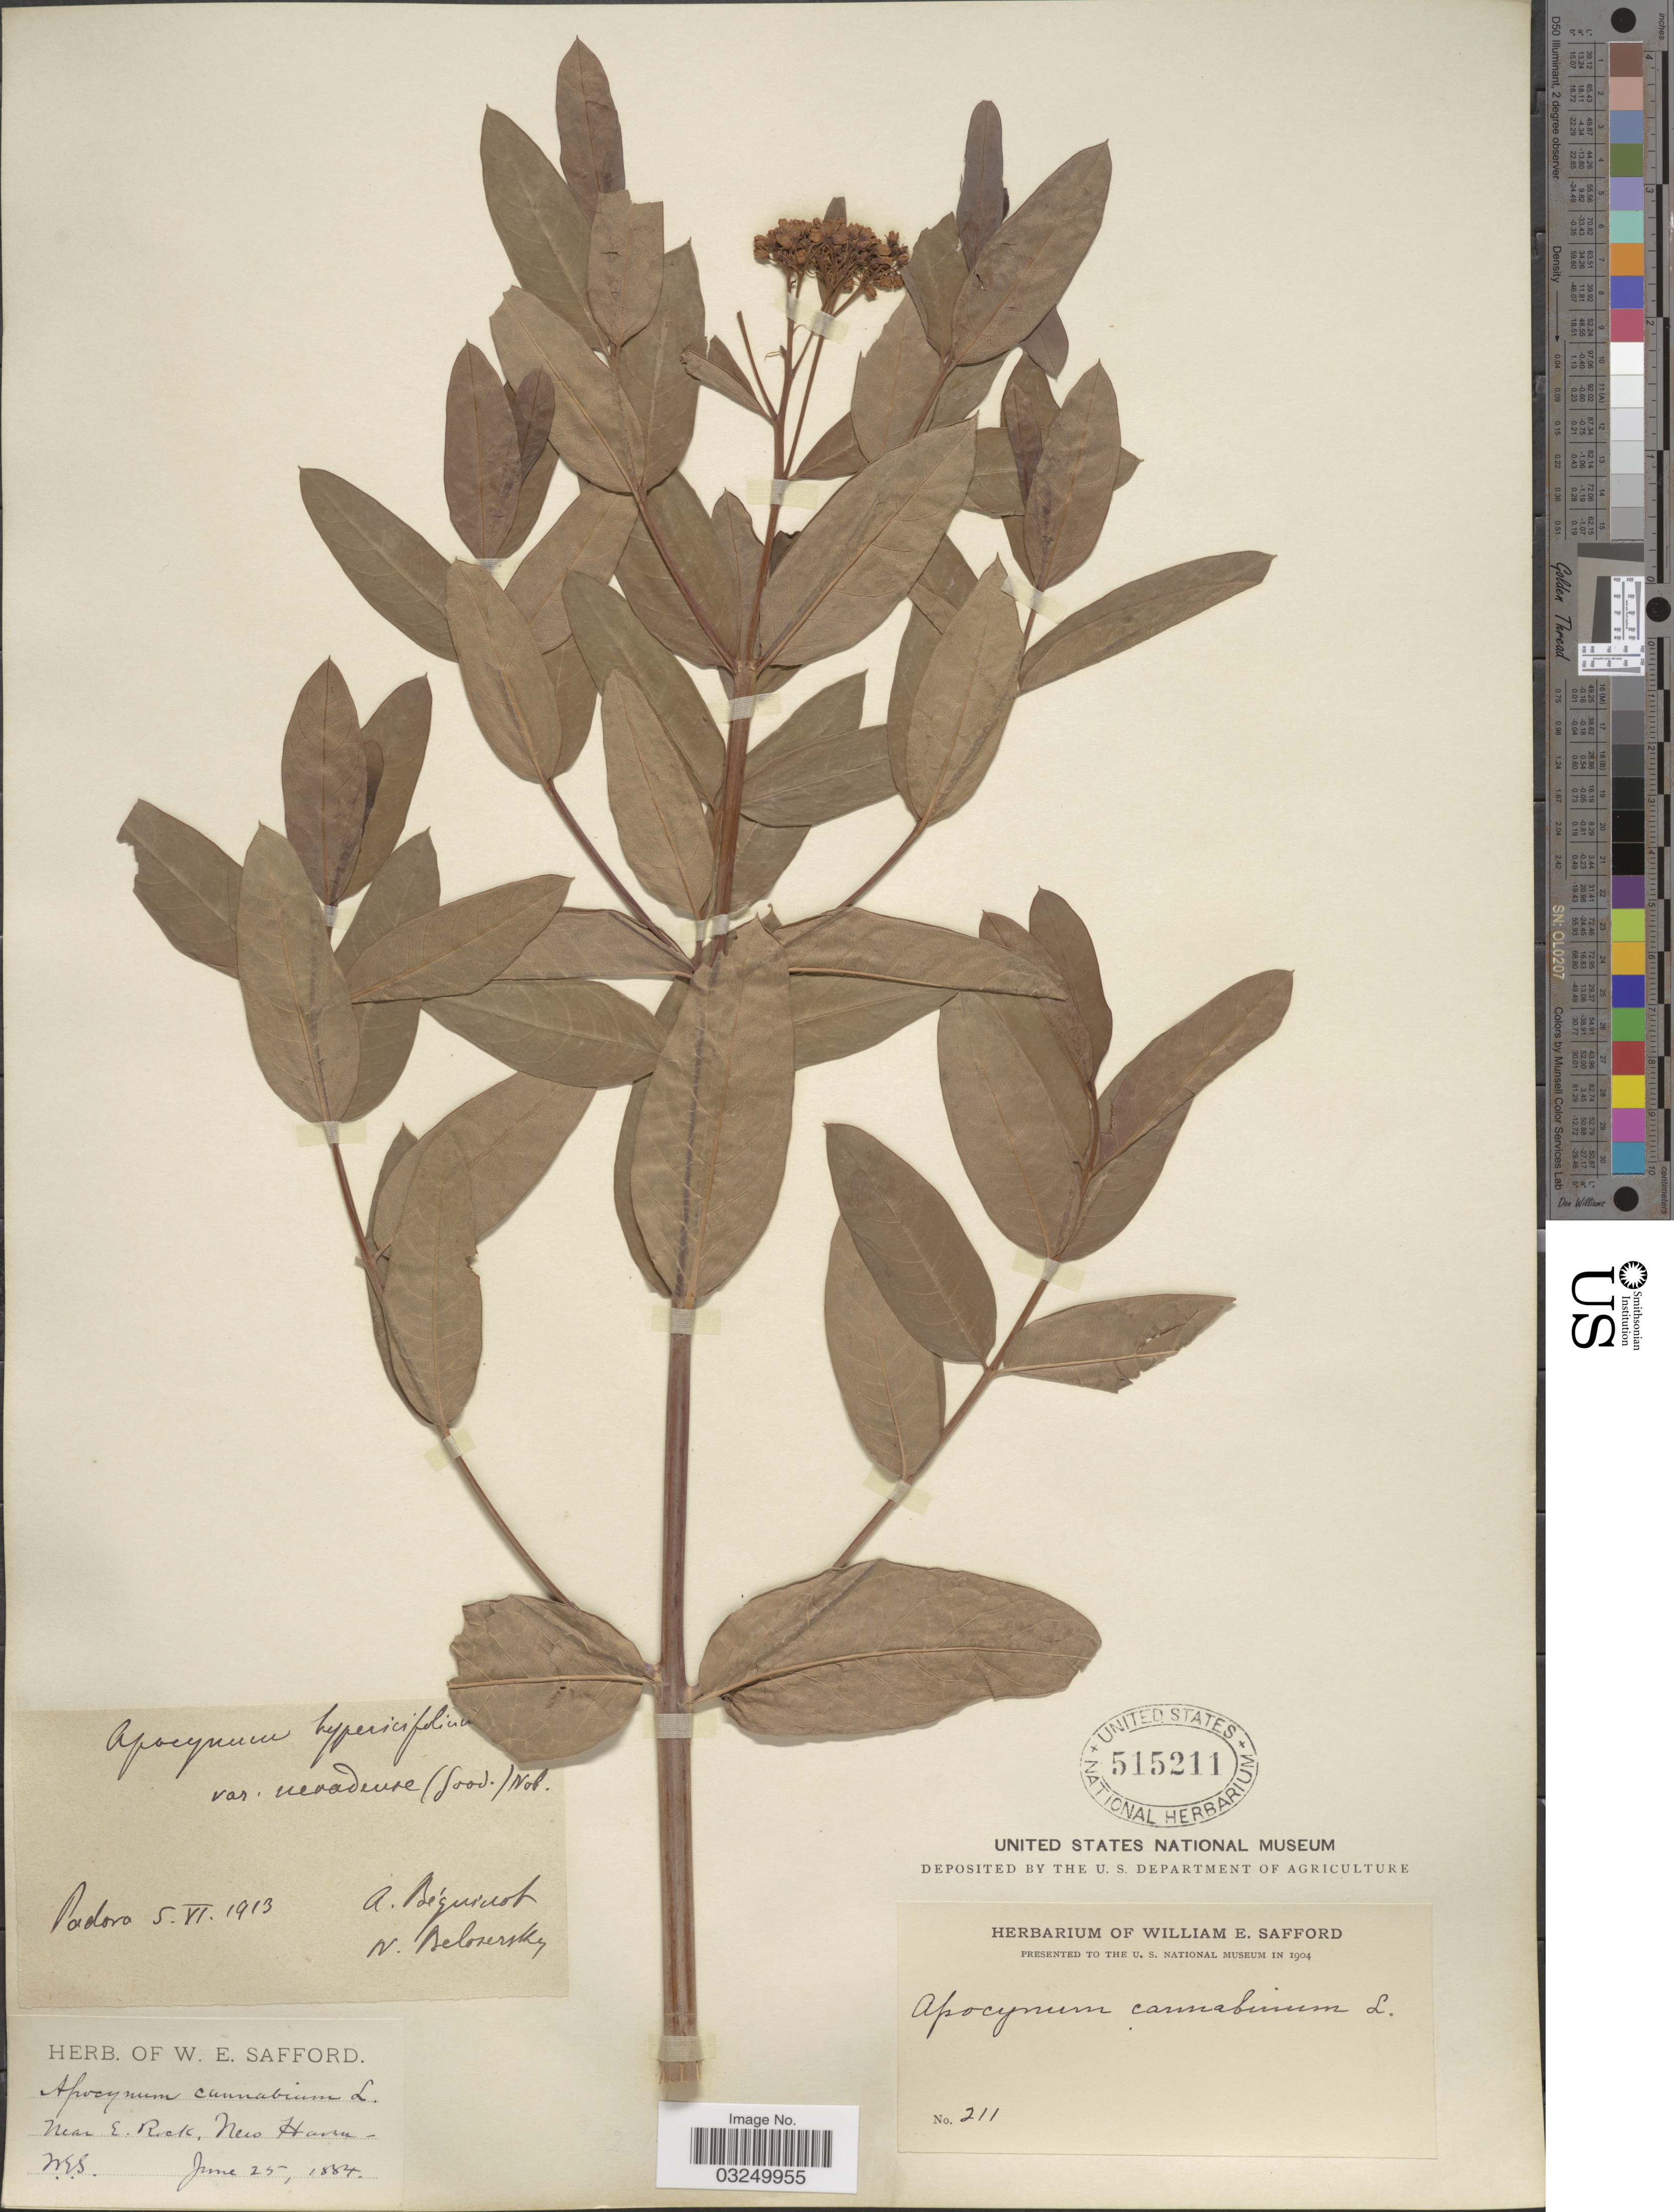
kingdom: Plantae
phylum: Tracheophyta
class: Magnoliopsida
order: Gentianales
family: Apocynaceae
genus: Apocynum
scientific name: Apocynum nevadense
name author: Goodd.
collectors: ex herb. W. E. Safford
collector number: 211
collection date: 1884-06-25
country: United States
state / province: Connecticut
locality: Near E. Rock, New Haven.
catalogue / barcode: US 515211